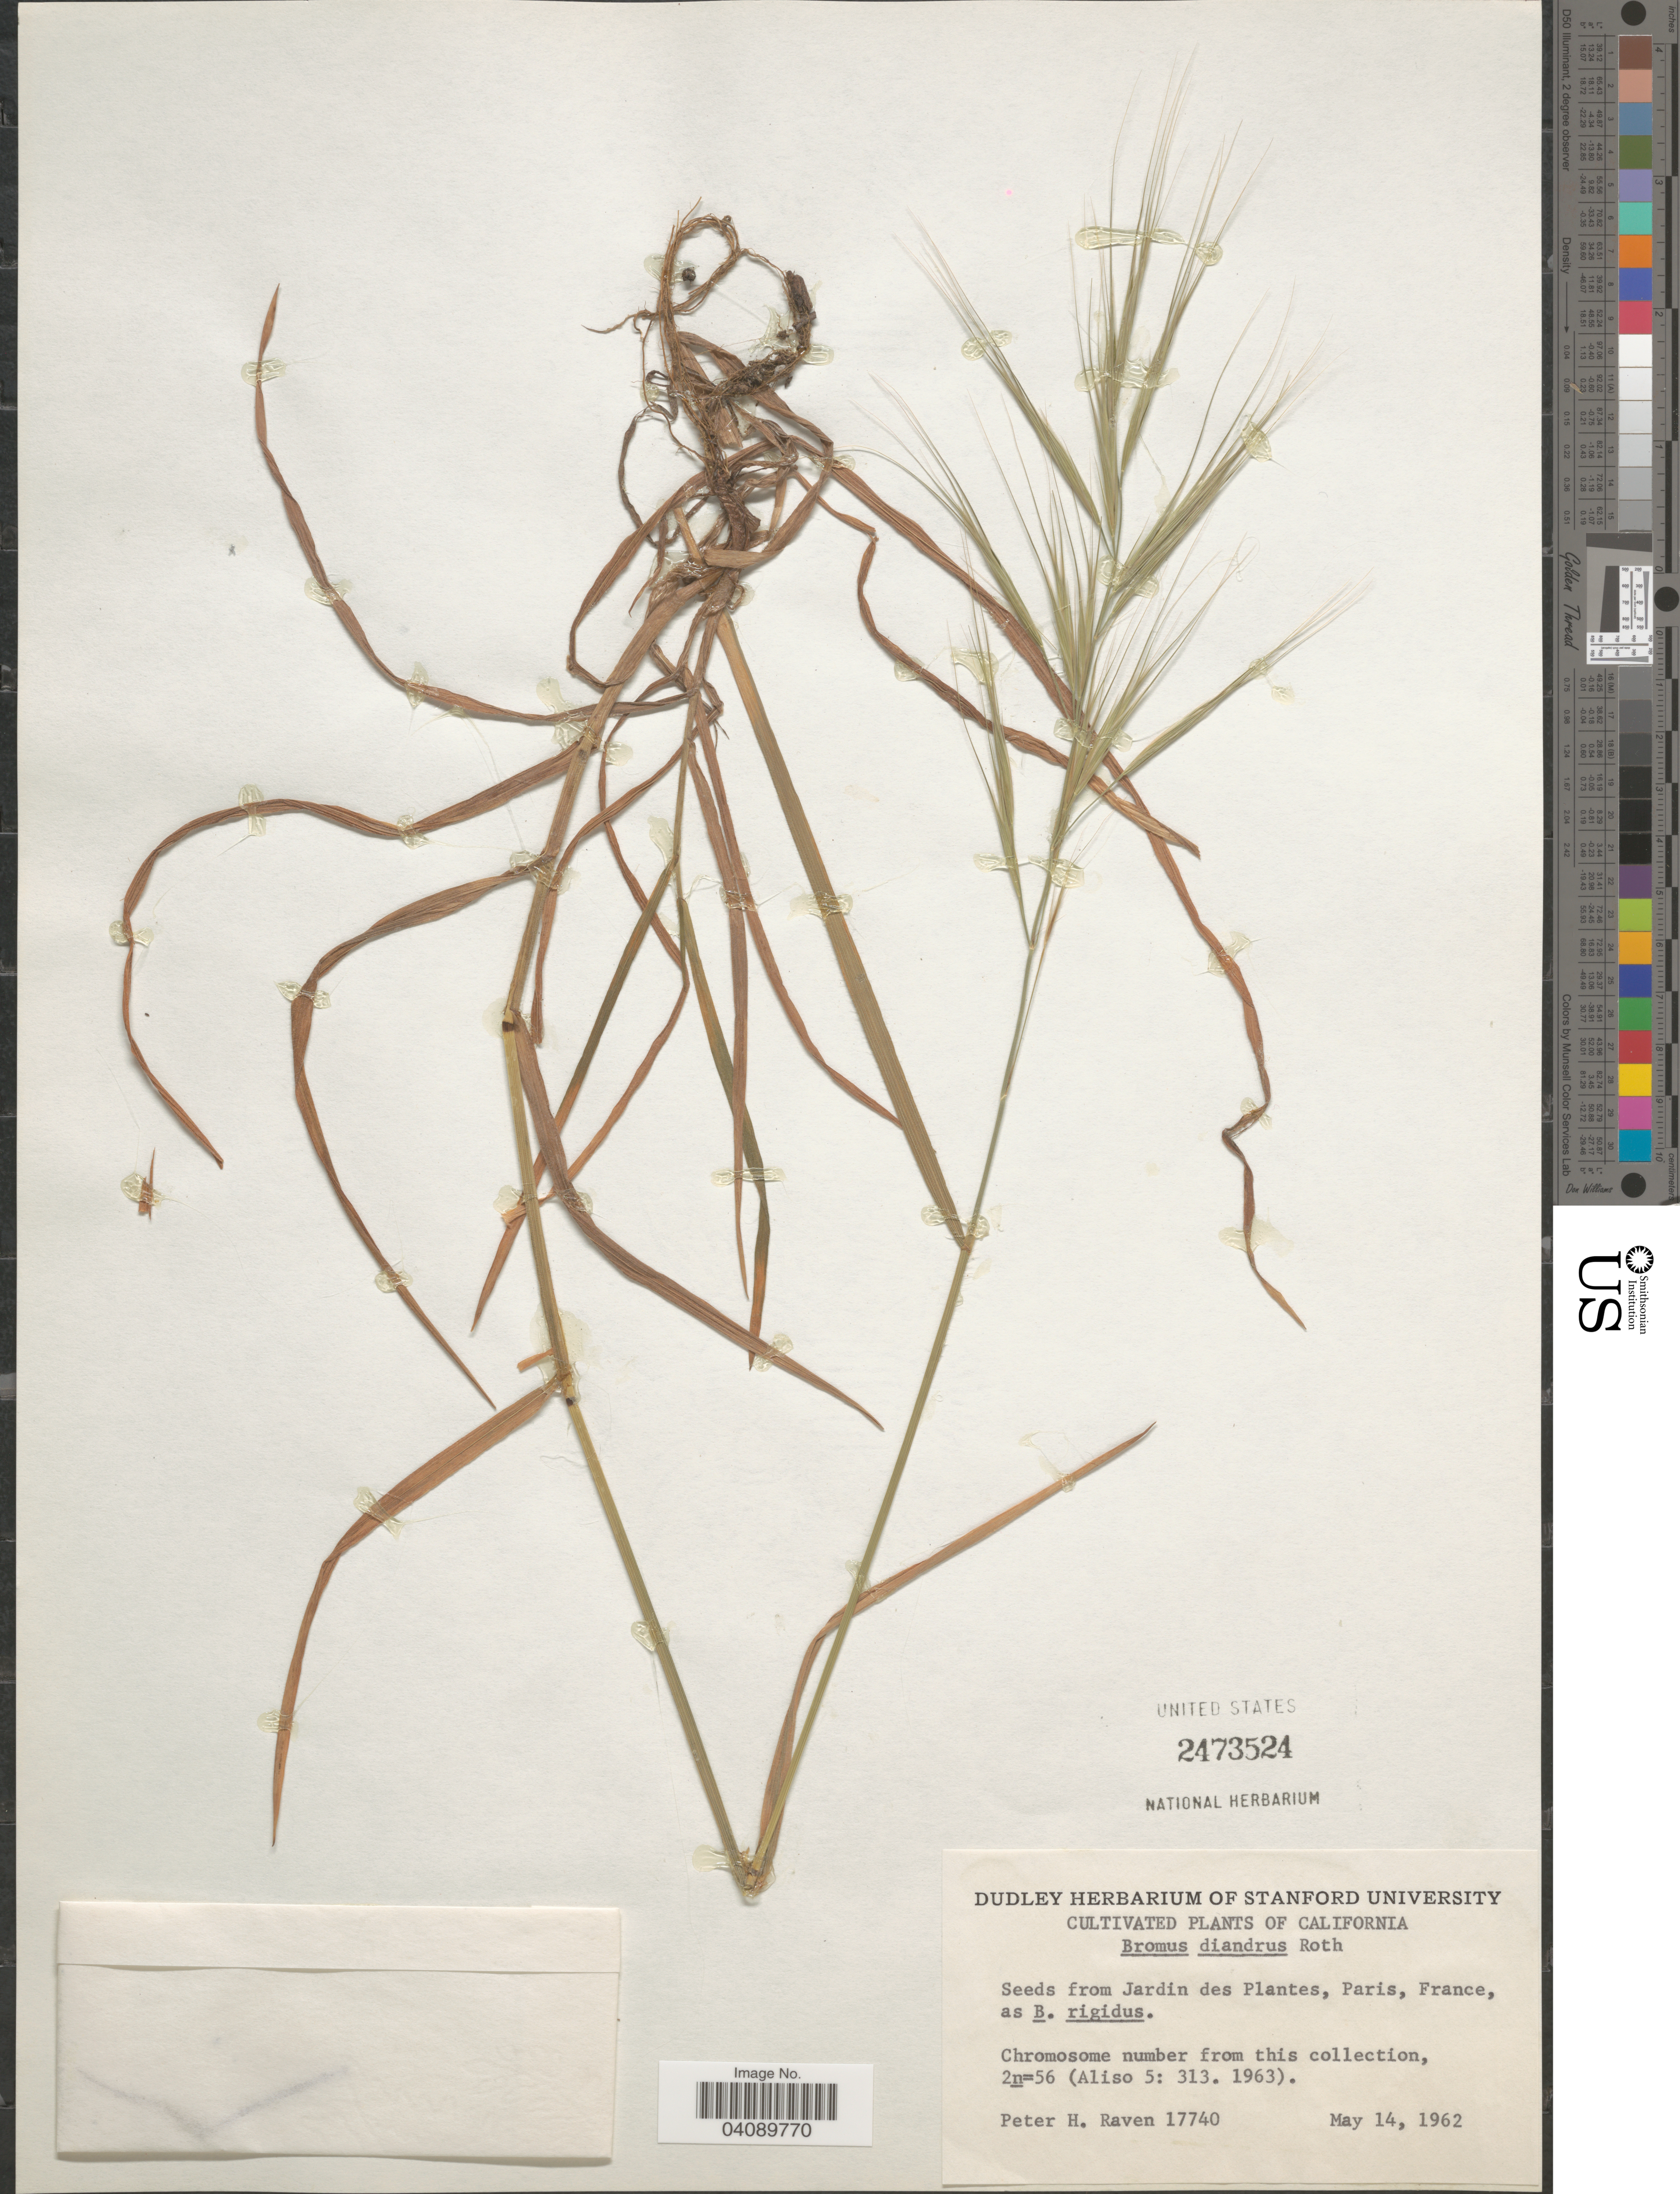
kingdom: Plantae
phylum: Tracheophyta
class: Liliopsida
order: Poales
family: Poaceae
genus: Bromus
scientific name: Bromus diandrus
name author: Roth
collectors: P. Raven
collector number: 17740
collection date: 1962-05-14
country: United States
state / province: California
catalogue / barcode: US 2473524